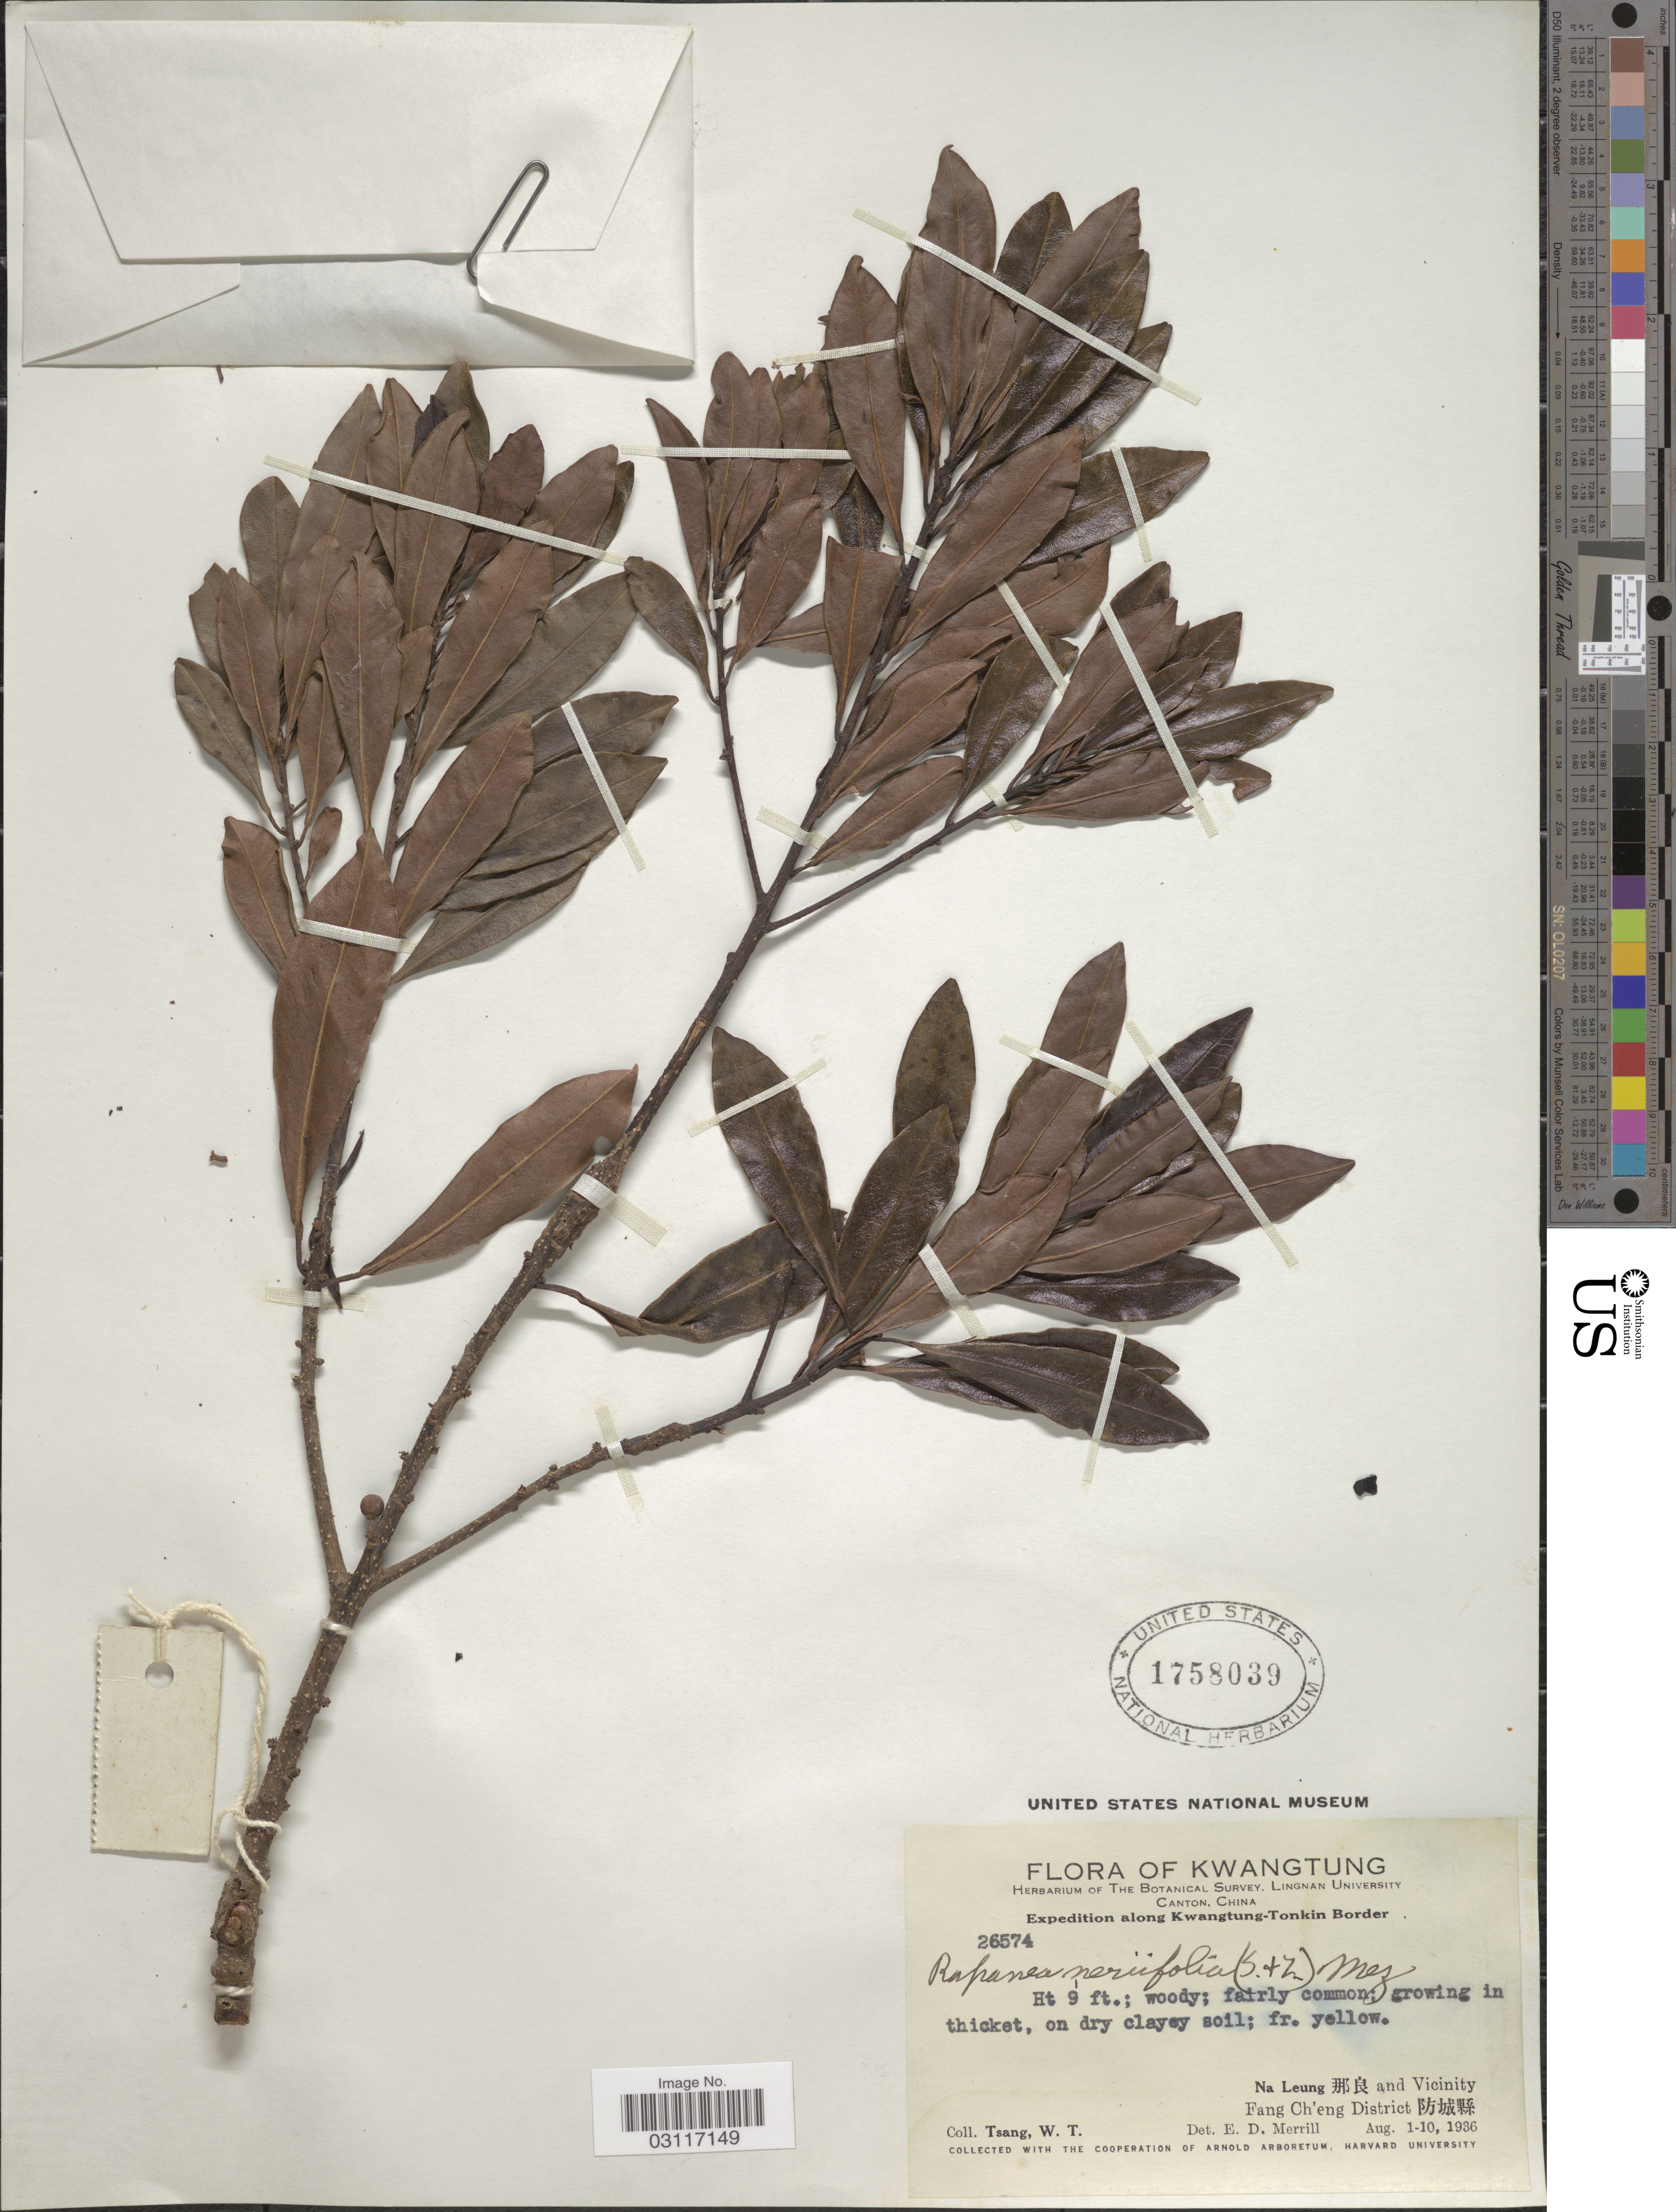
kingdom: Plantae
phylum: Tracheophyta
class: Magnoliopsida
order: Ericales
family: Primulaceae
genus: Myrsine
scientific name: Myrsine seguinii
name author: H. Lév.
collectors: W. T. Tsang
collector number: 26574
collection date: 1936-08-01/1936-08-10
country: China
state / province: Guangdong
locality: Kwangtung. Na Leung and Vicinity. Fang Ch'eng District. Kwangtung-Tonkin Border.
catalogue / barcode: US 1758039